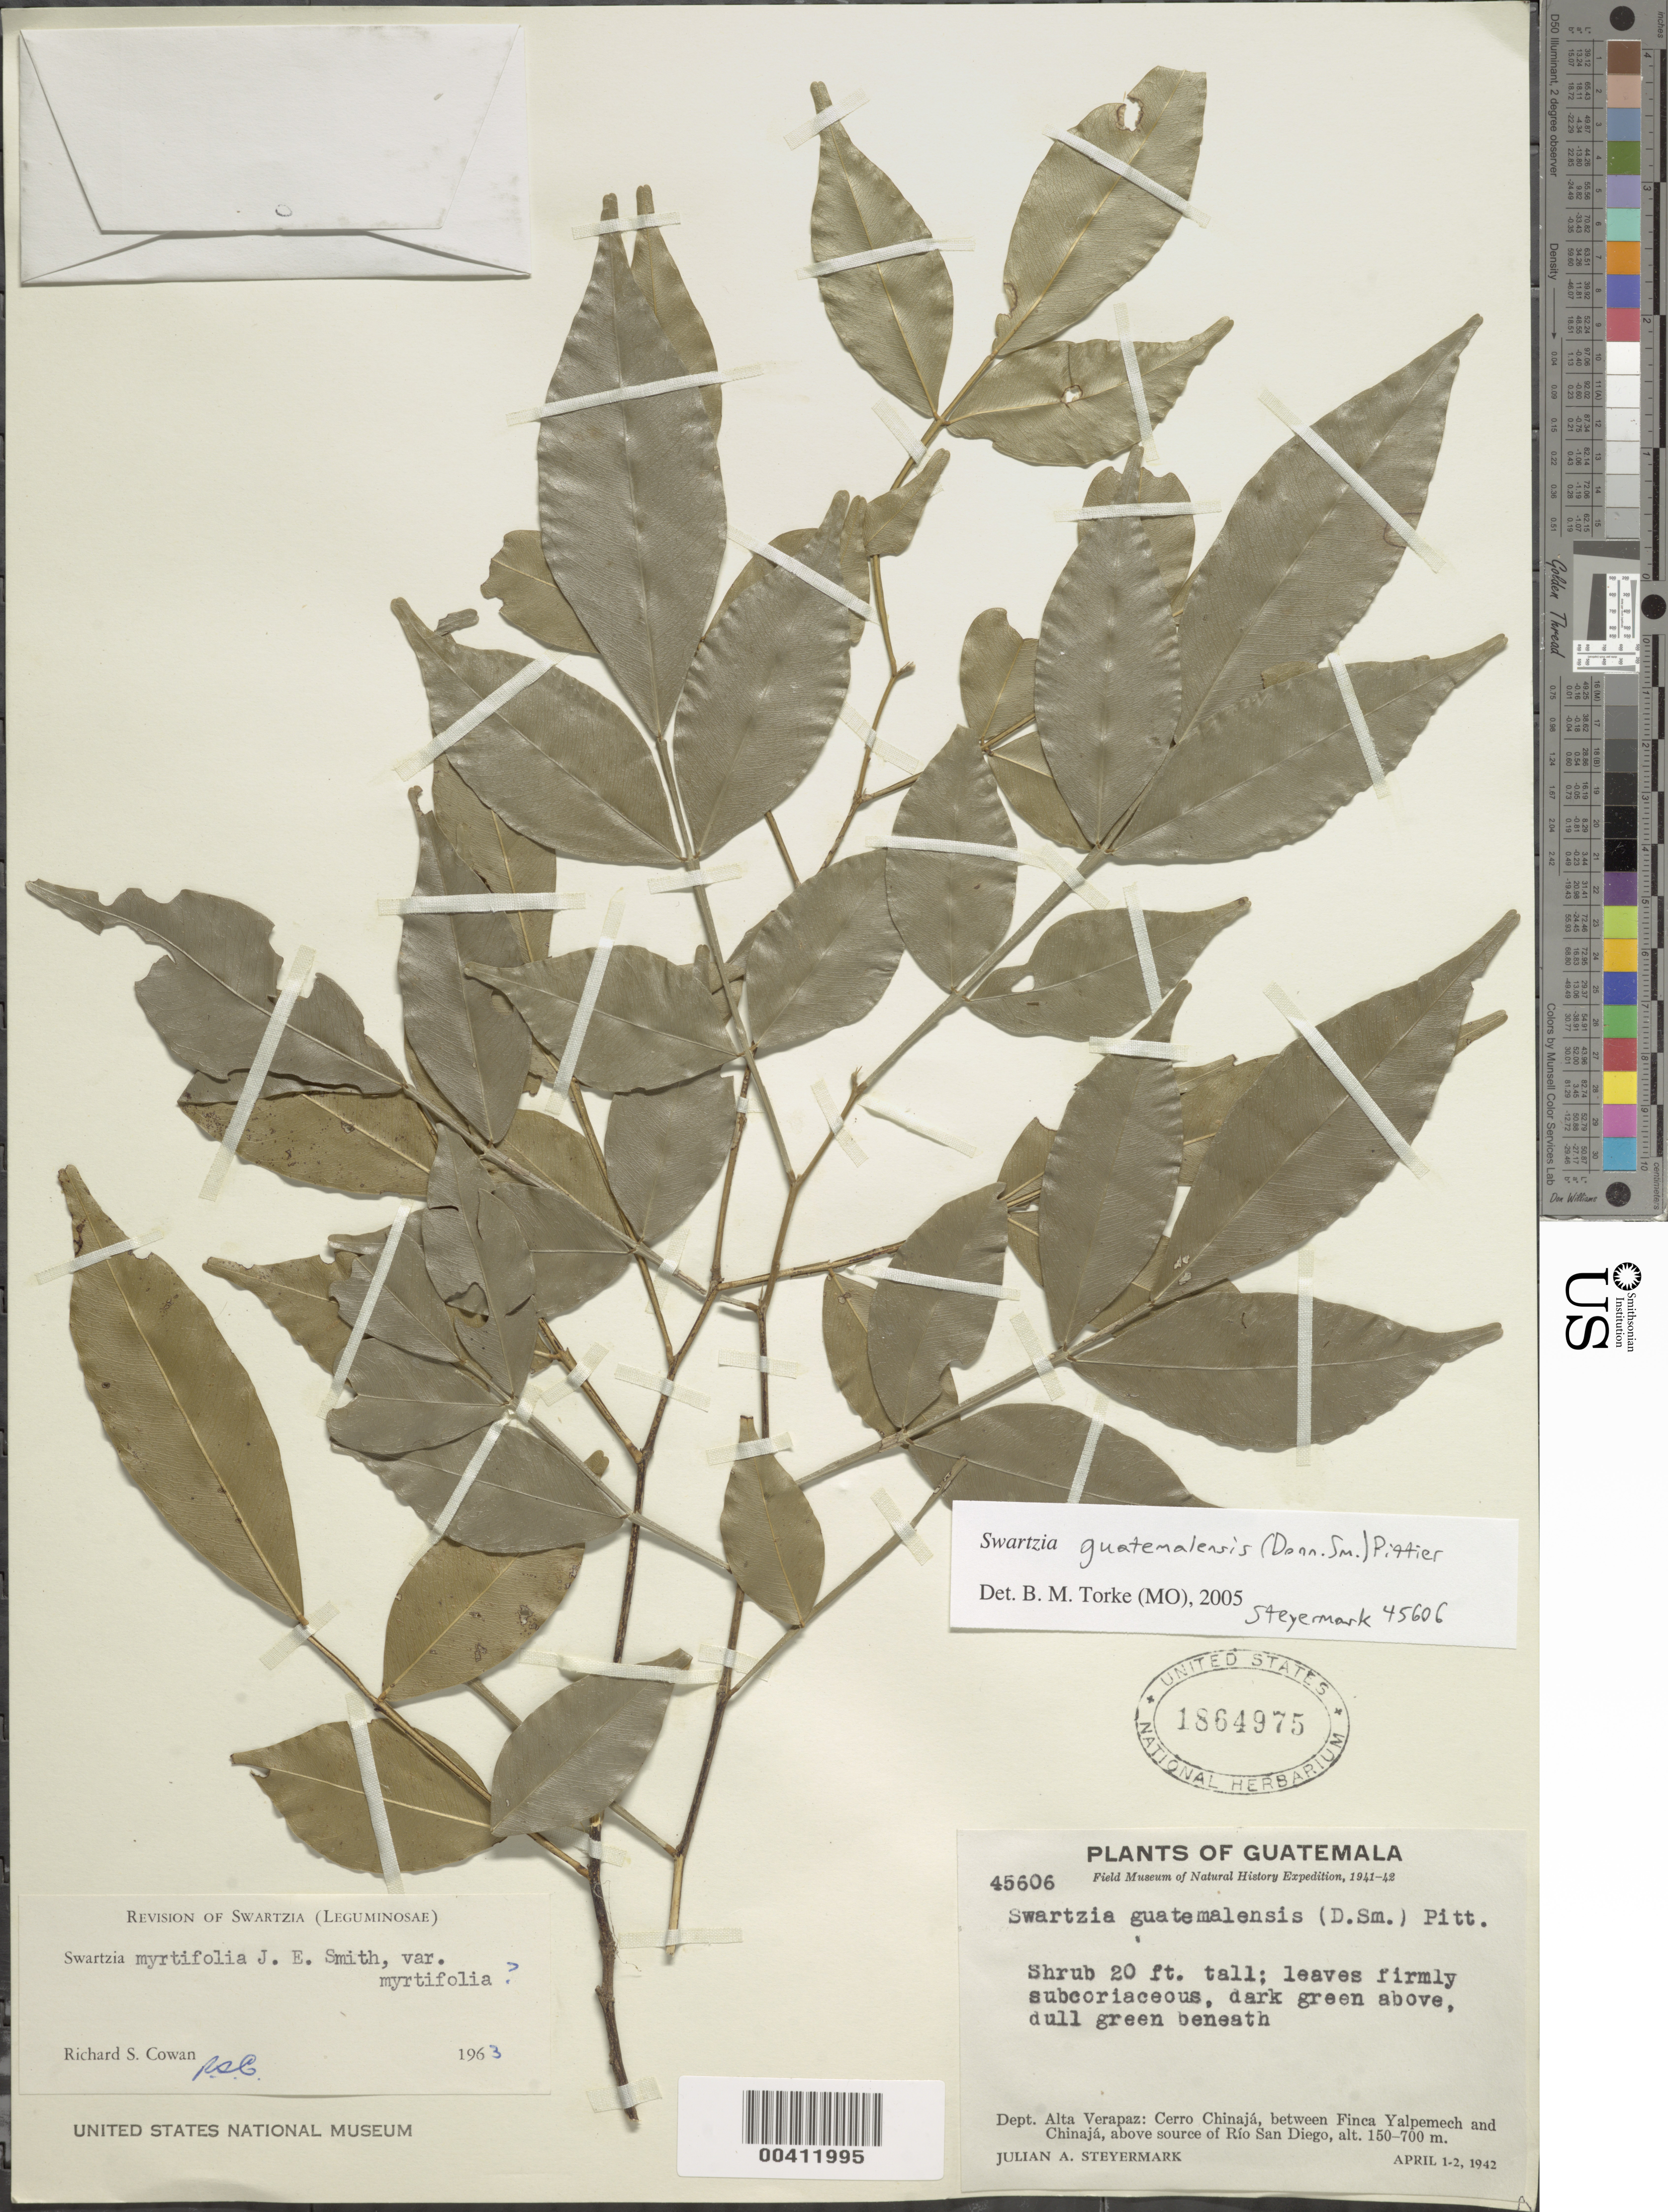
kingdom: Plantae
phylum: Tracheophyta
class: Magnoliopsida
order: Fabales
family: Fabaceae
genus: Swartzia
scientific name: Swartzia guatemalensis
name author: (Donn. Sm.) Pittier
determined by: Cowan, R. S.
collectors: J. Steyermark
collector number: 45606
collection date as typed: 01 Apr 1942 to 02 Apr 1942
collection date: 1942-04-01/1942-04-02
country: Guatemala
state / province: Alta Verapaz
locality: Cerro Chinaja, between Finca Yalpemech and Chinaja, above source of Rio San Diego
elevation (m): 150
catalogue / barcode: US 1864975